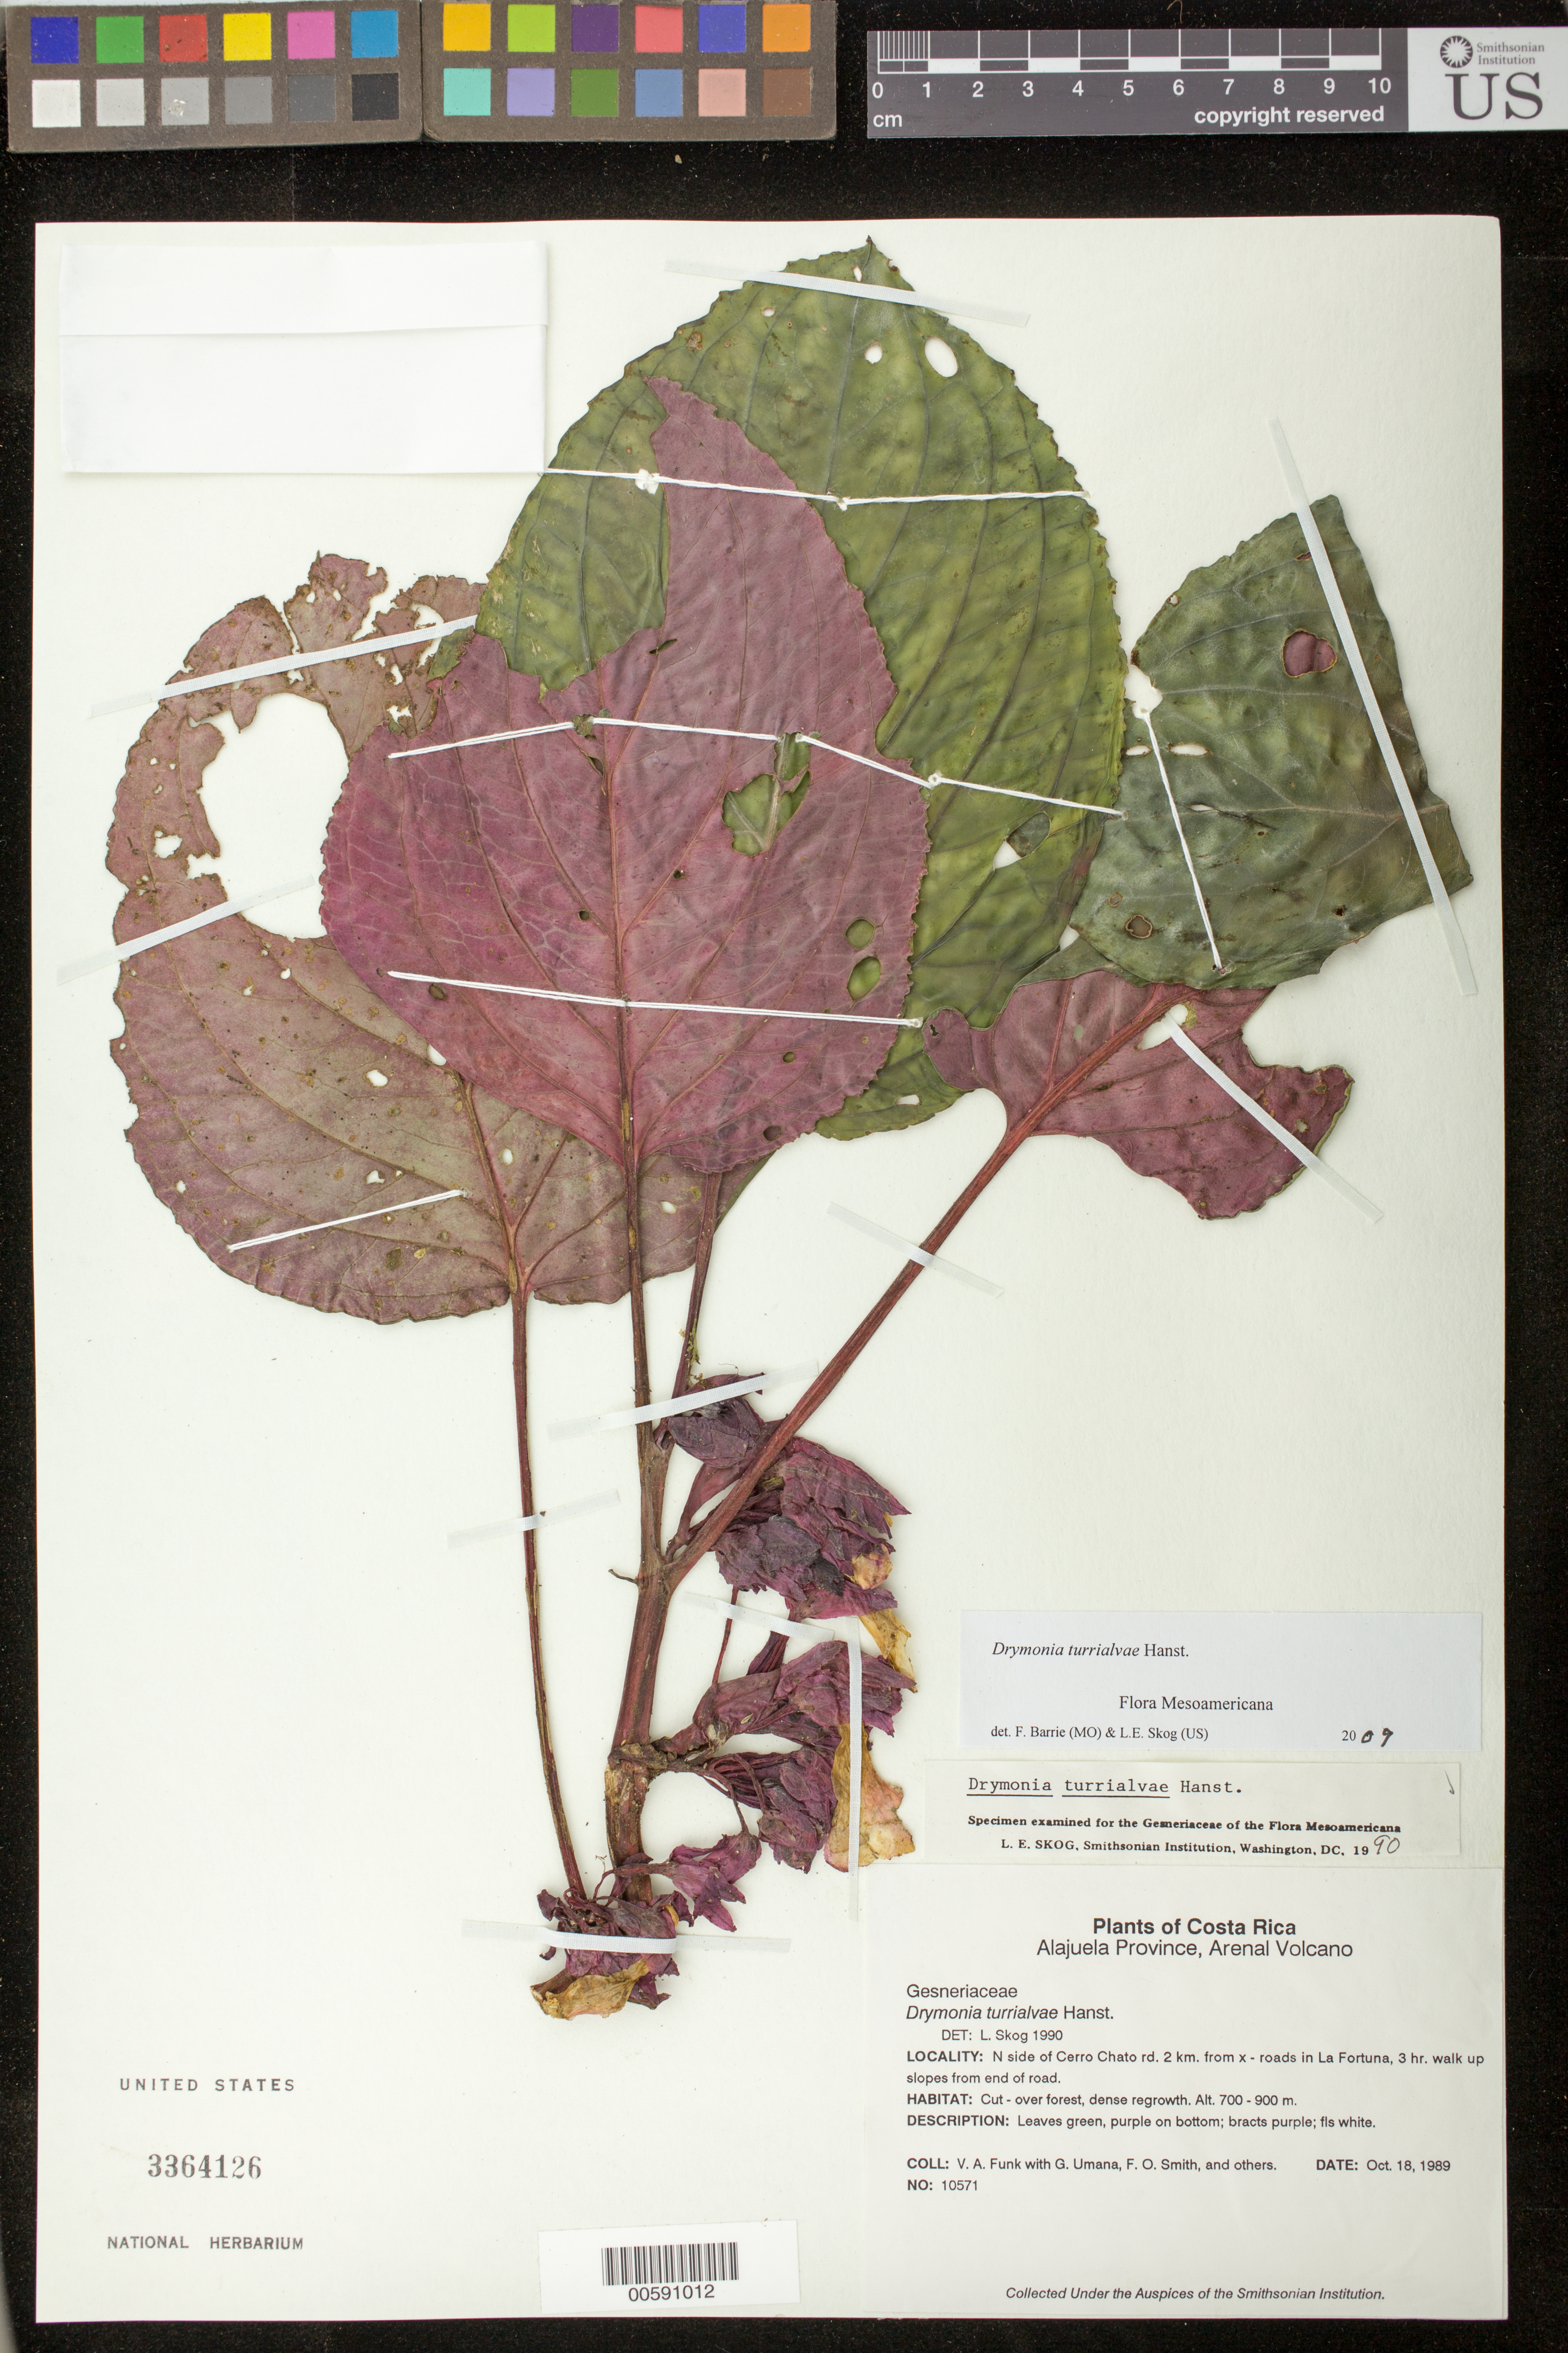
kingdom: Plantae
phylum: Tracheophyta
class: Magnoliopsida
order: Lamiales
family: Gesneriaceae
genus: Drymonia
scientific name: Drymonia turrialvae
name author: Hanst.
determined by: Skog, Laurence E.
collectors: V. Funk, G. Umana, F. Smith & et al.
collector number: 10571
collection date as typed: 18 Oct 1989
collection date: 1989-10-18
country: Costa Rica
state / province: Alajuela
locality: Arenal Volcano; N side of Cerro Chato rd. 2 km from x-roads in La Fortuna, 3 hr. walk up slopes from end of road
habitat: Cut-over forest, dense regrowth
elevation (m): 700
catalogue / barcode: US 3364126